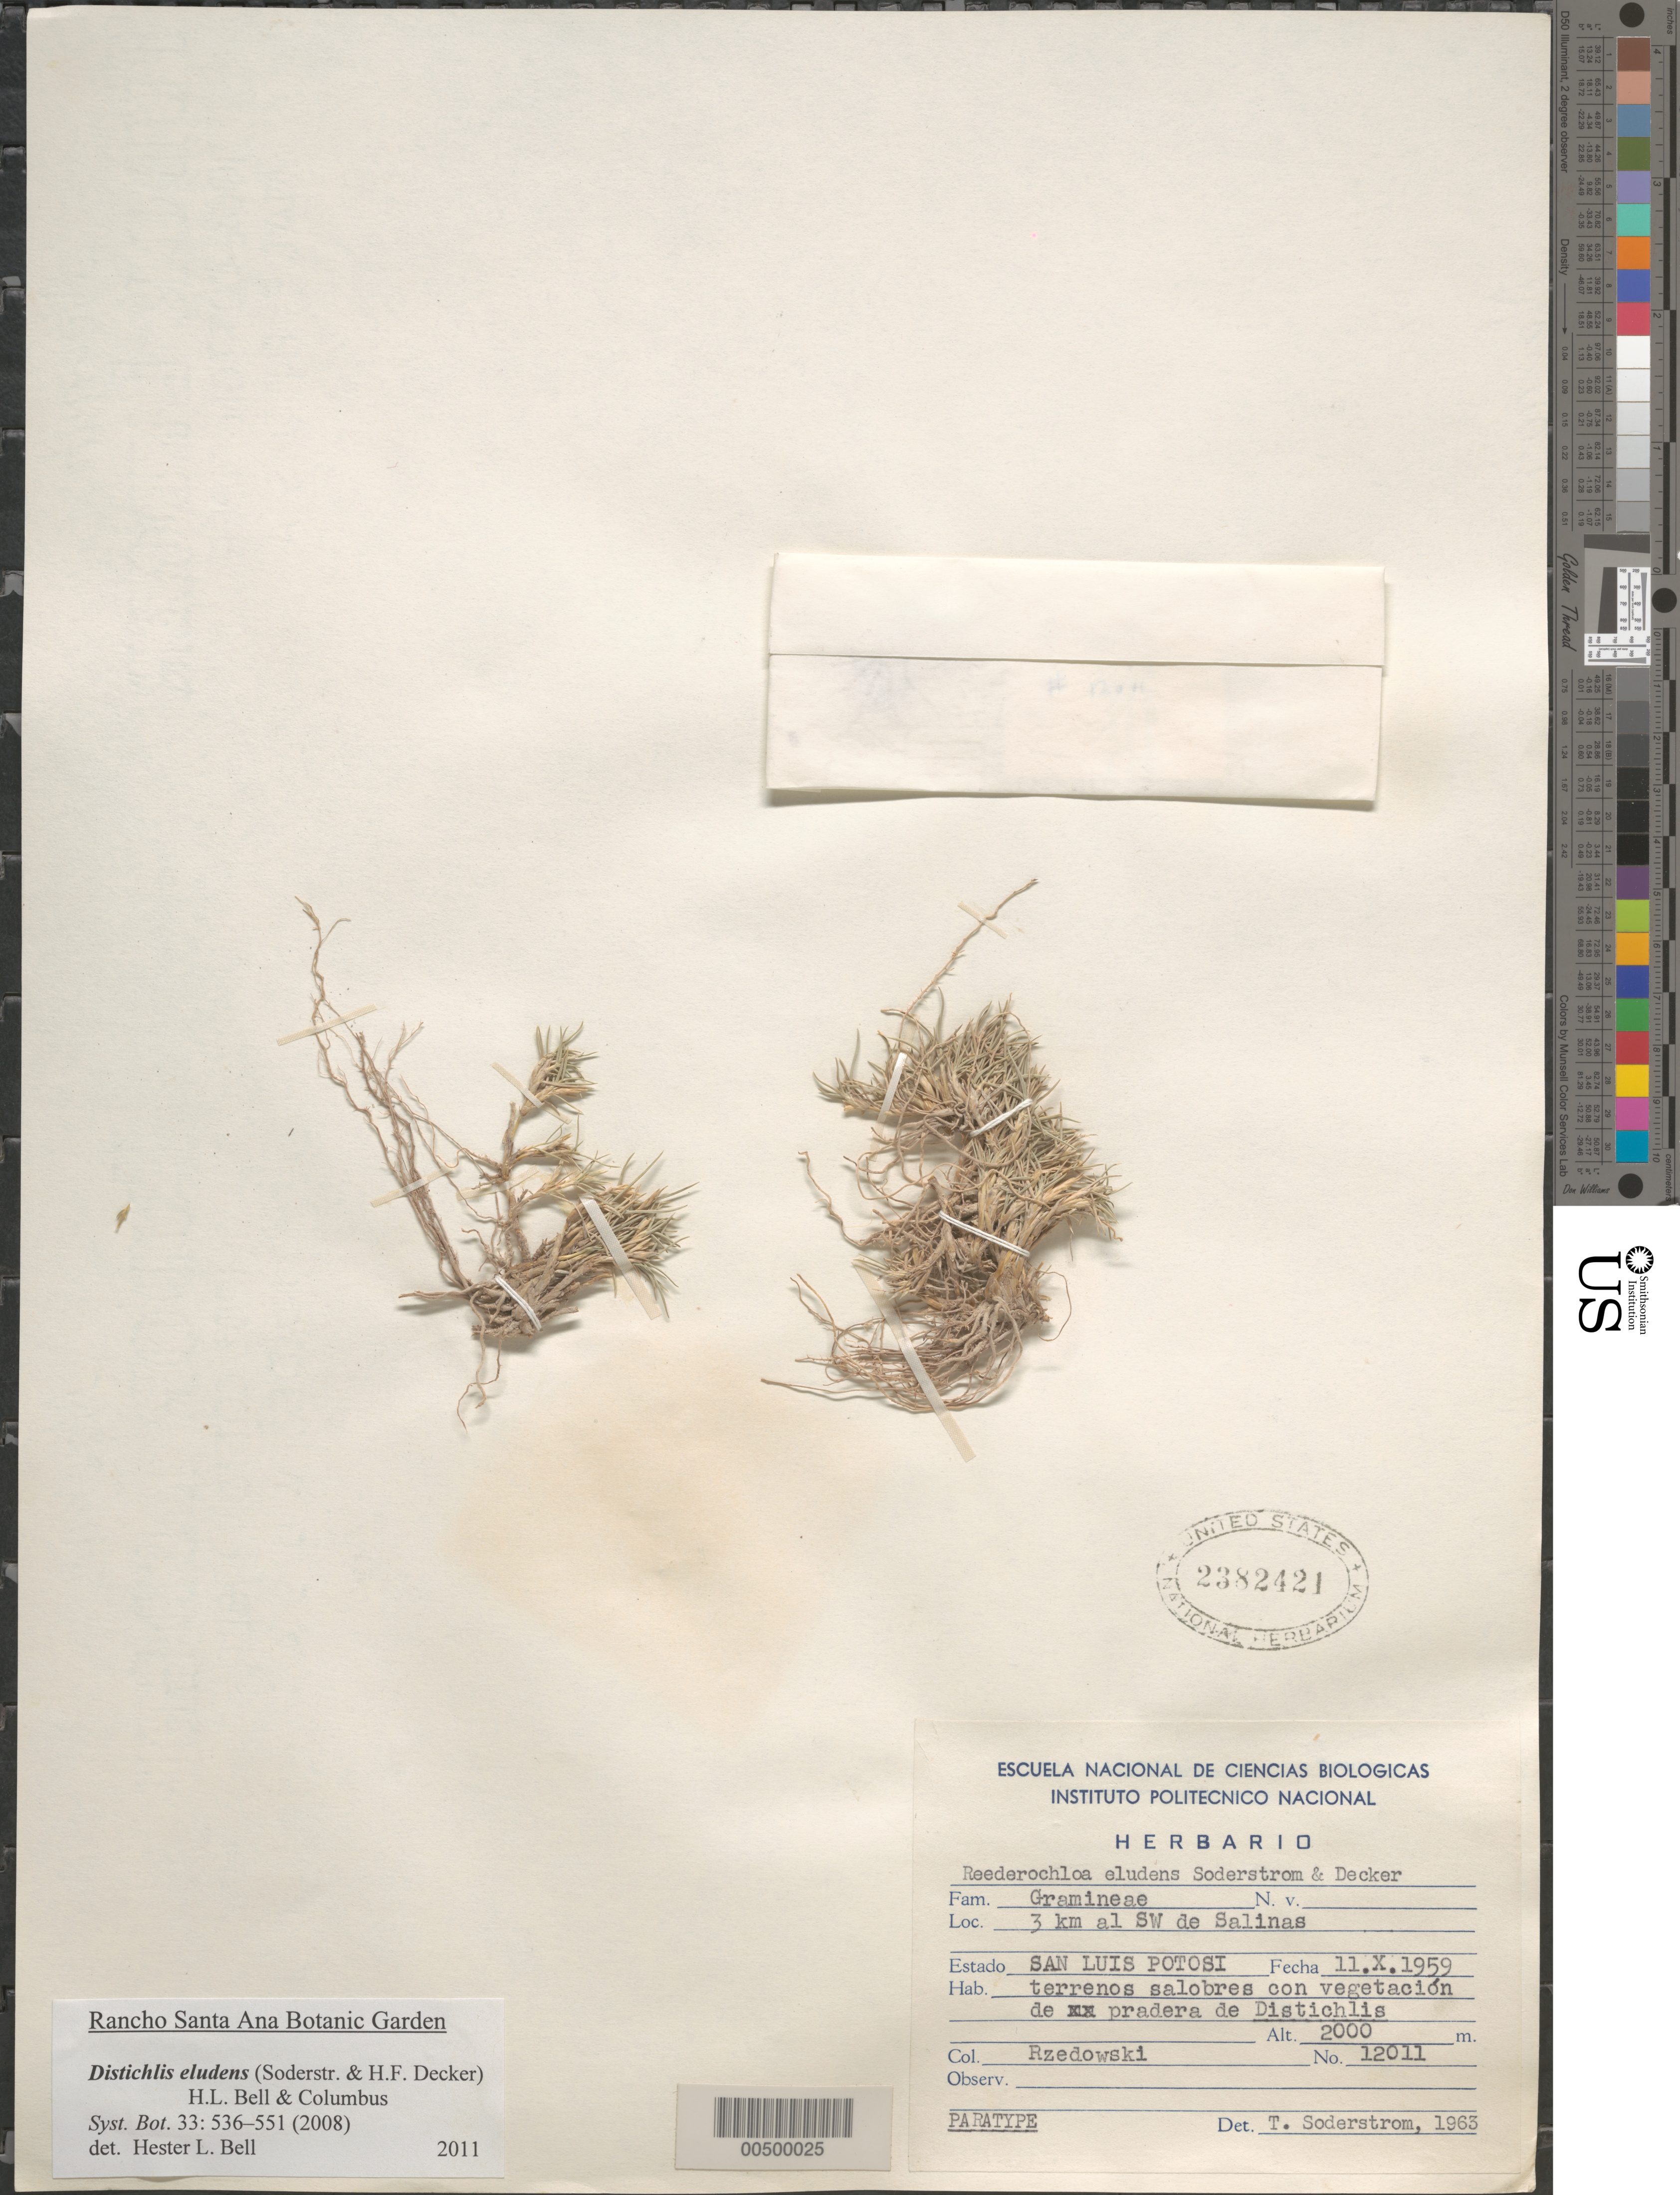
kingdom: Plantae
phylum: Tracheophyta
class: Liliopsida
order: Poales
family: Poaceae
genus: Distichlis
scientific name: Distichlis eludens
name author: (Soderstr. & H. F. Decker) H.L. Bell & Columbus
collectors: Rzedowski, --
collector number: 12011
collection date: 1959-10-11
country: Mexico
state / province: San Luis Potosí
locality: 3 km al SW de Salinas.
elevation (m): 2000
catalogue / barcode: US 2382421